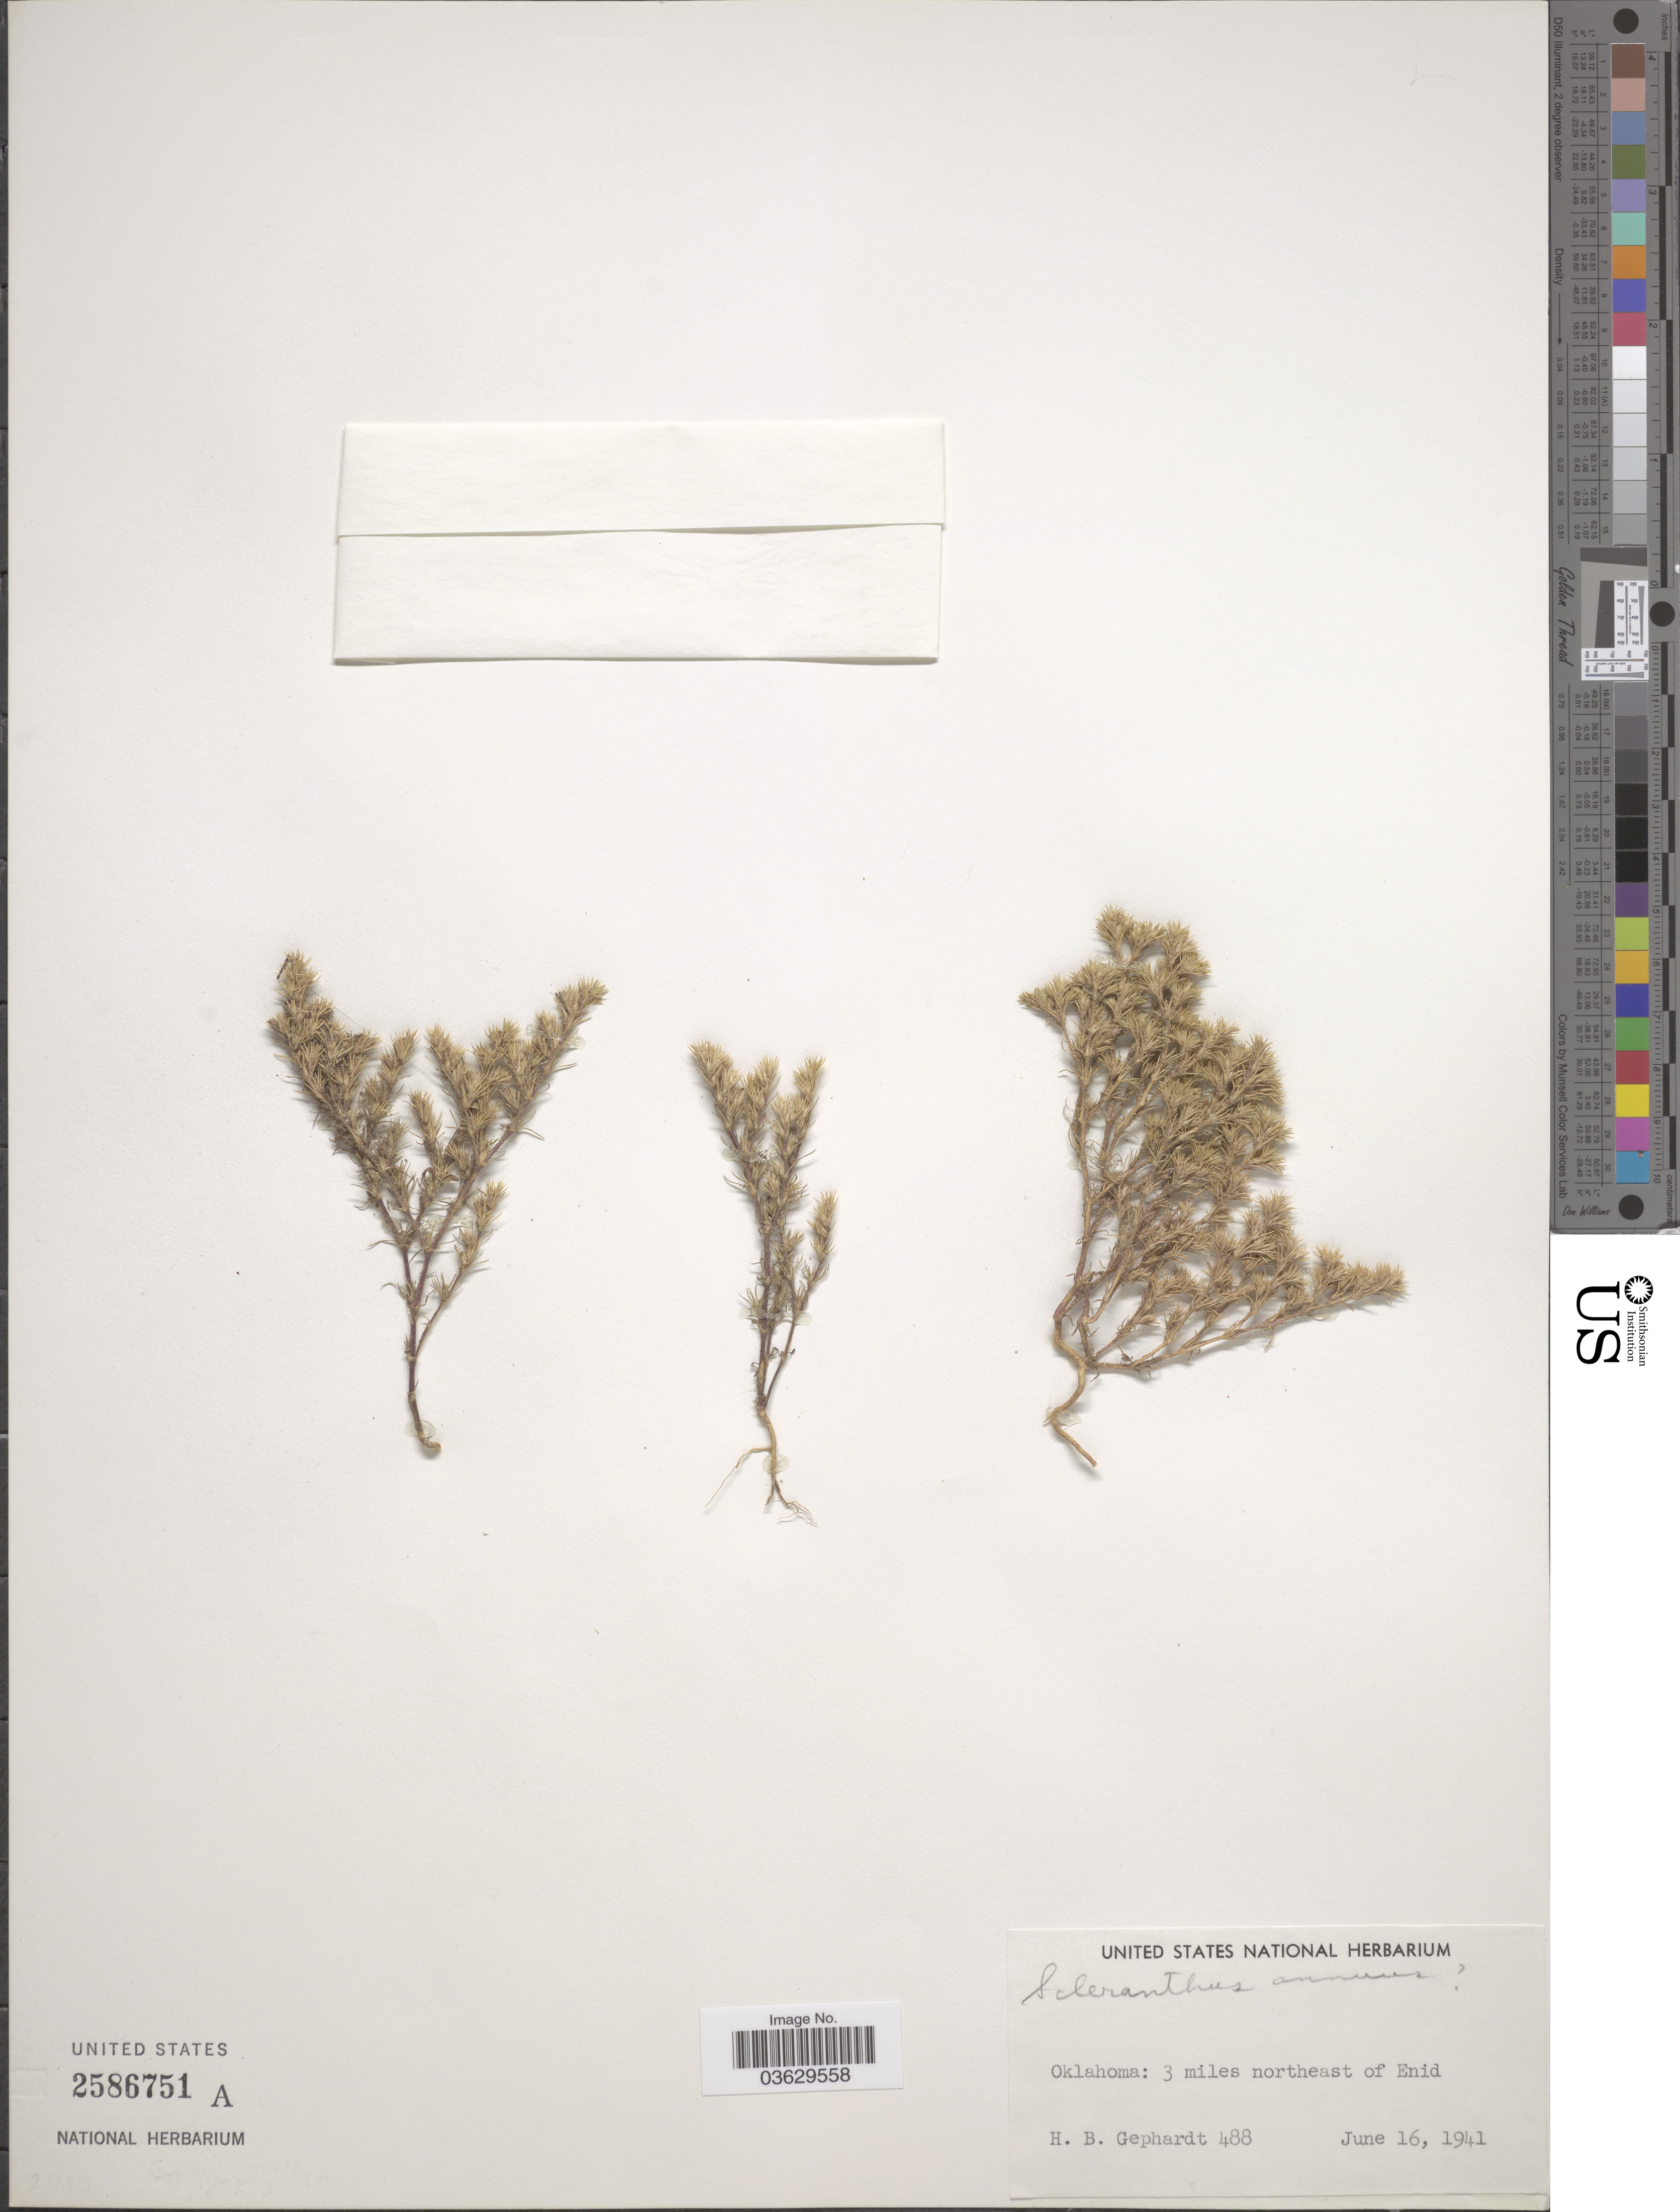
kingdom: Plantae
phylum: Tracheophyta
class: Magnoliopsida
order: Caryophyllales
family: Caryophyllaceae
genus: Scleranthus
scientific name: Scleranthus annuus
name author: L.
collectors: H. Gephardt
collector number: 488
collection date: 1941-06-16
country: United States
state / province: Oklahoma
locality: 3 miles northeast of Enid.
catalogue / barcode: US 2586751A